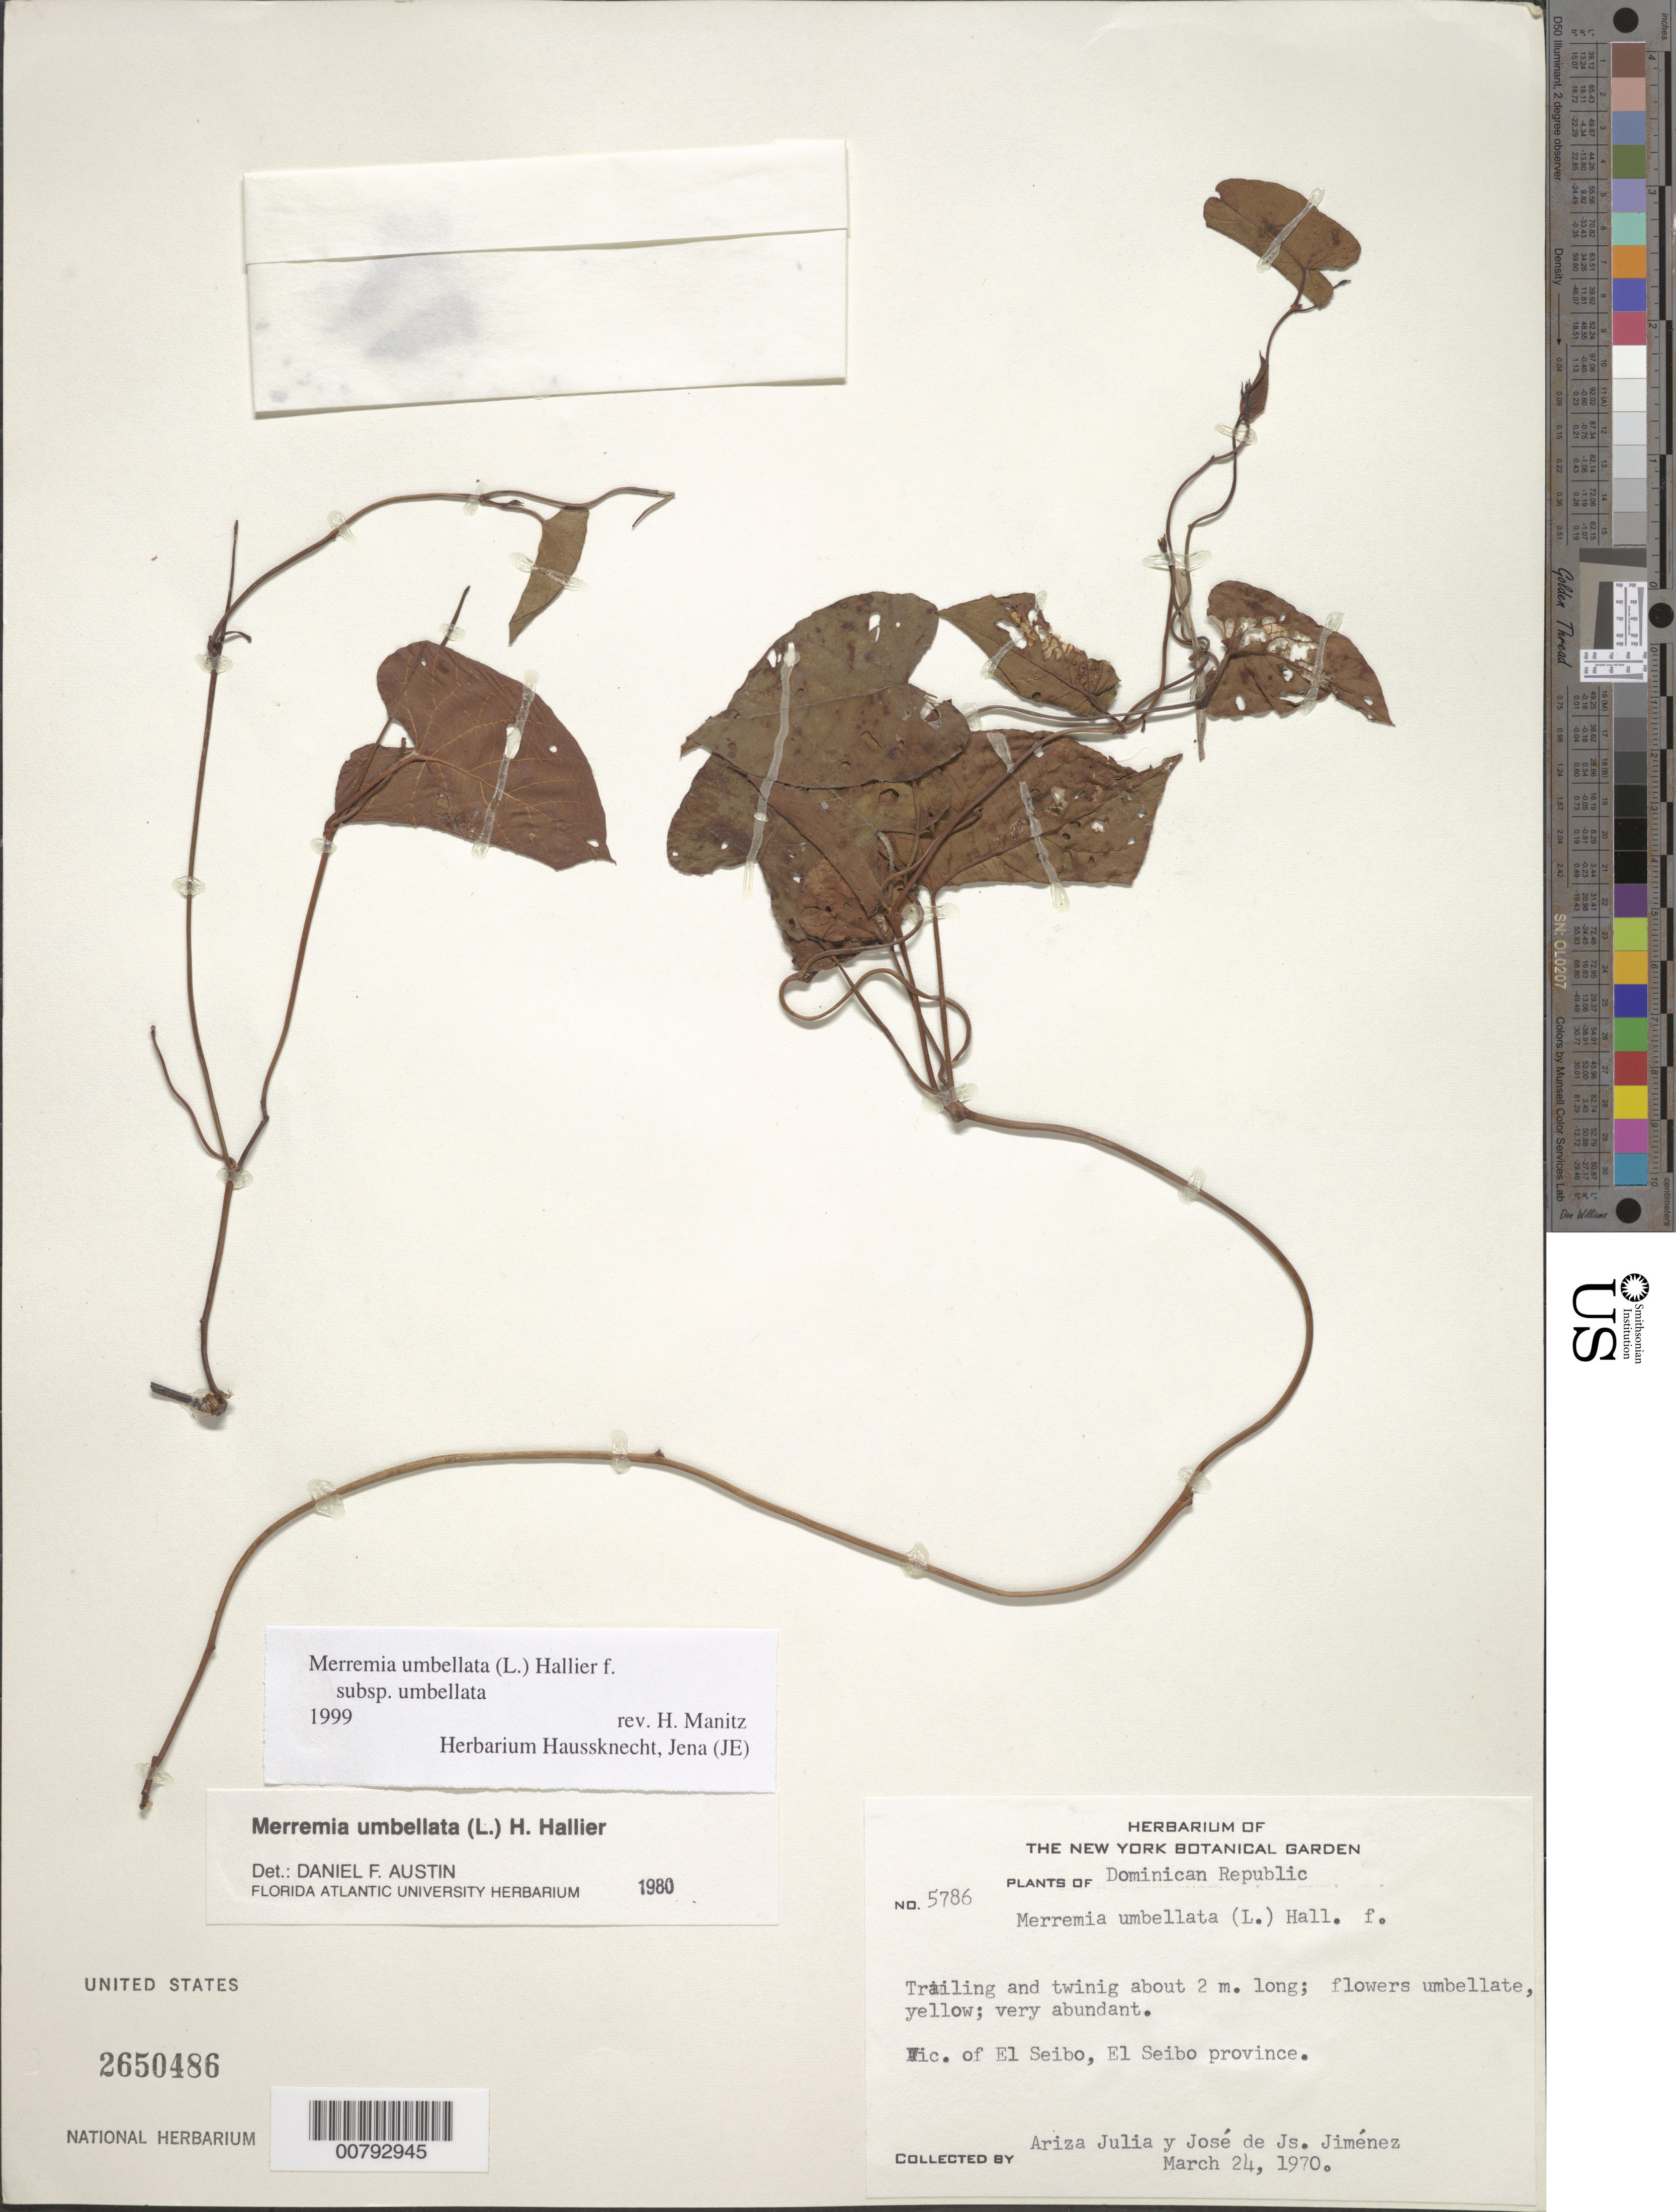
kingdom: Plantae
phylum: Tracheophyta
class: Magnoliopsida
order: Solanales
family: Convolvulaceae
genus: Camonea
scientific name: Camonea umbellata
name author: (L.) A. R. Simões & Staples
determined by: Strong, Mark T., (BOT), Smithsonian Institution - National Museum of Natural History (UNITED STATES)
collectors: L. Ariza-Julia & J. J. Jiménez Almonte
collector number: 5786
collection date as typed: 24 Mar 1970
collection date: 1970-03-24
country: Dominican Republic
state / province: El Seibo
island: Hispaniola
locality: Vicinity of El Seibo.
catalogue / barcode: US 2650486